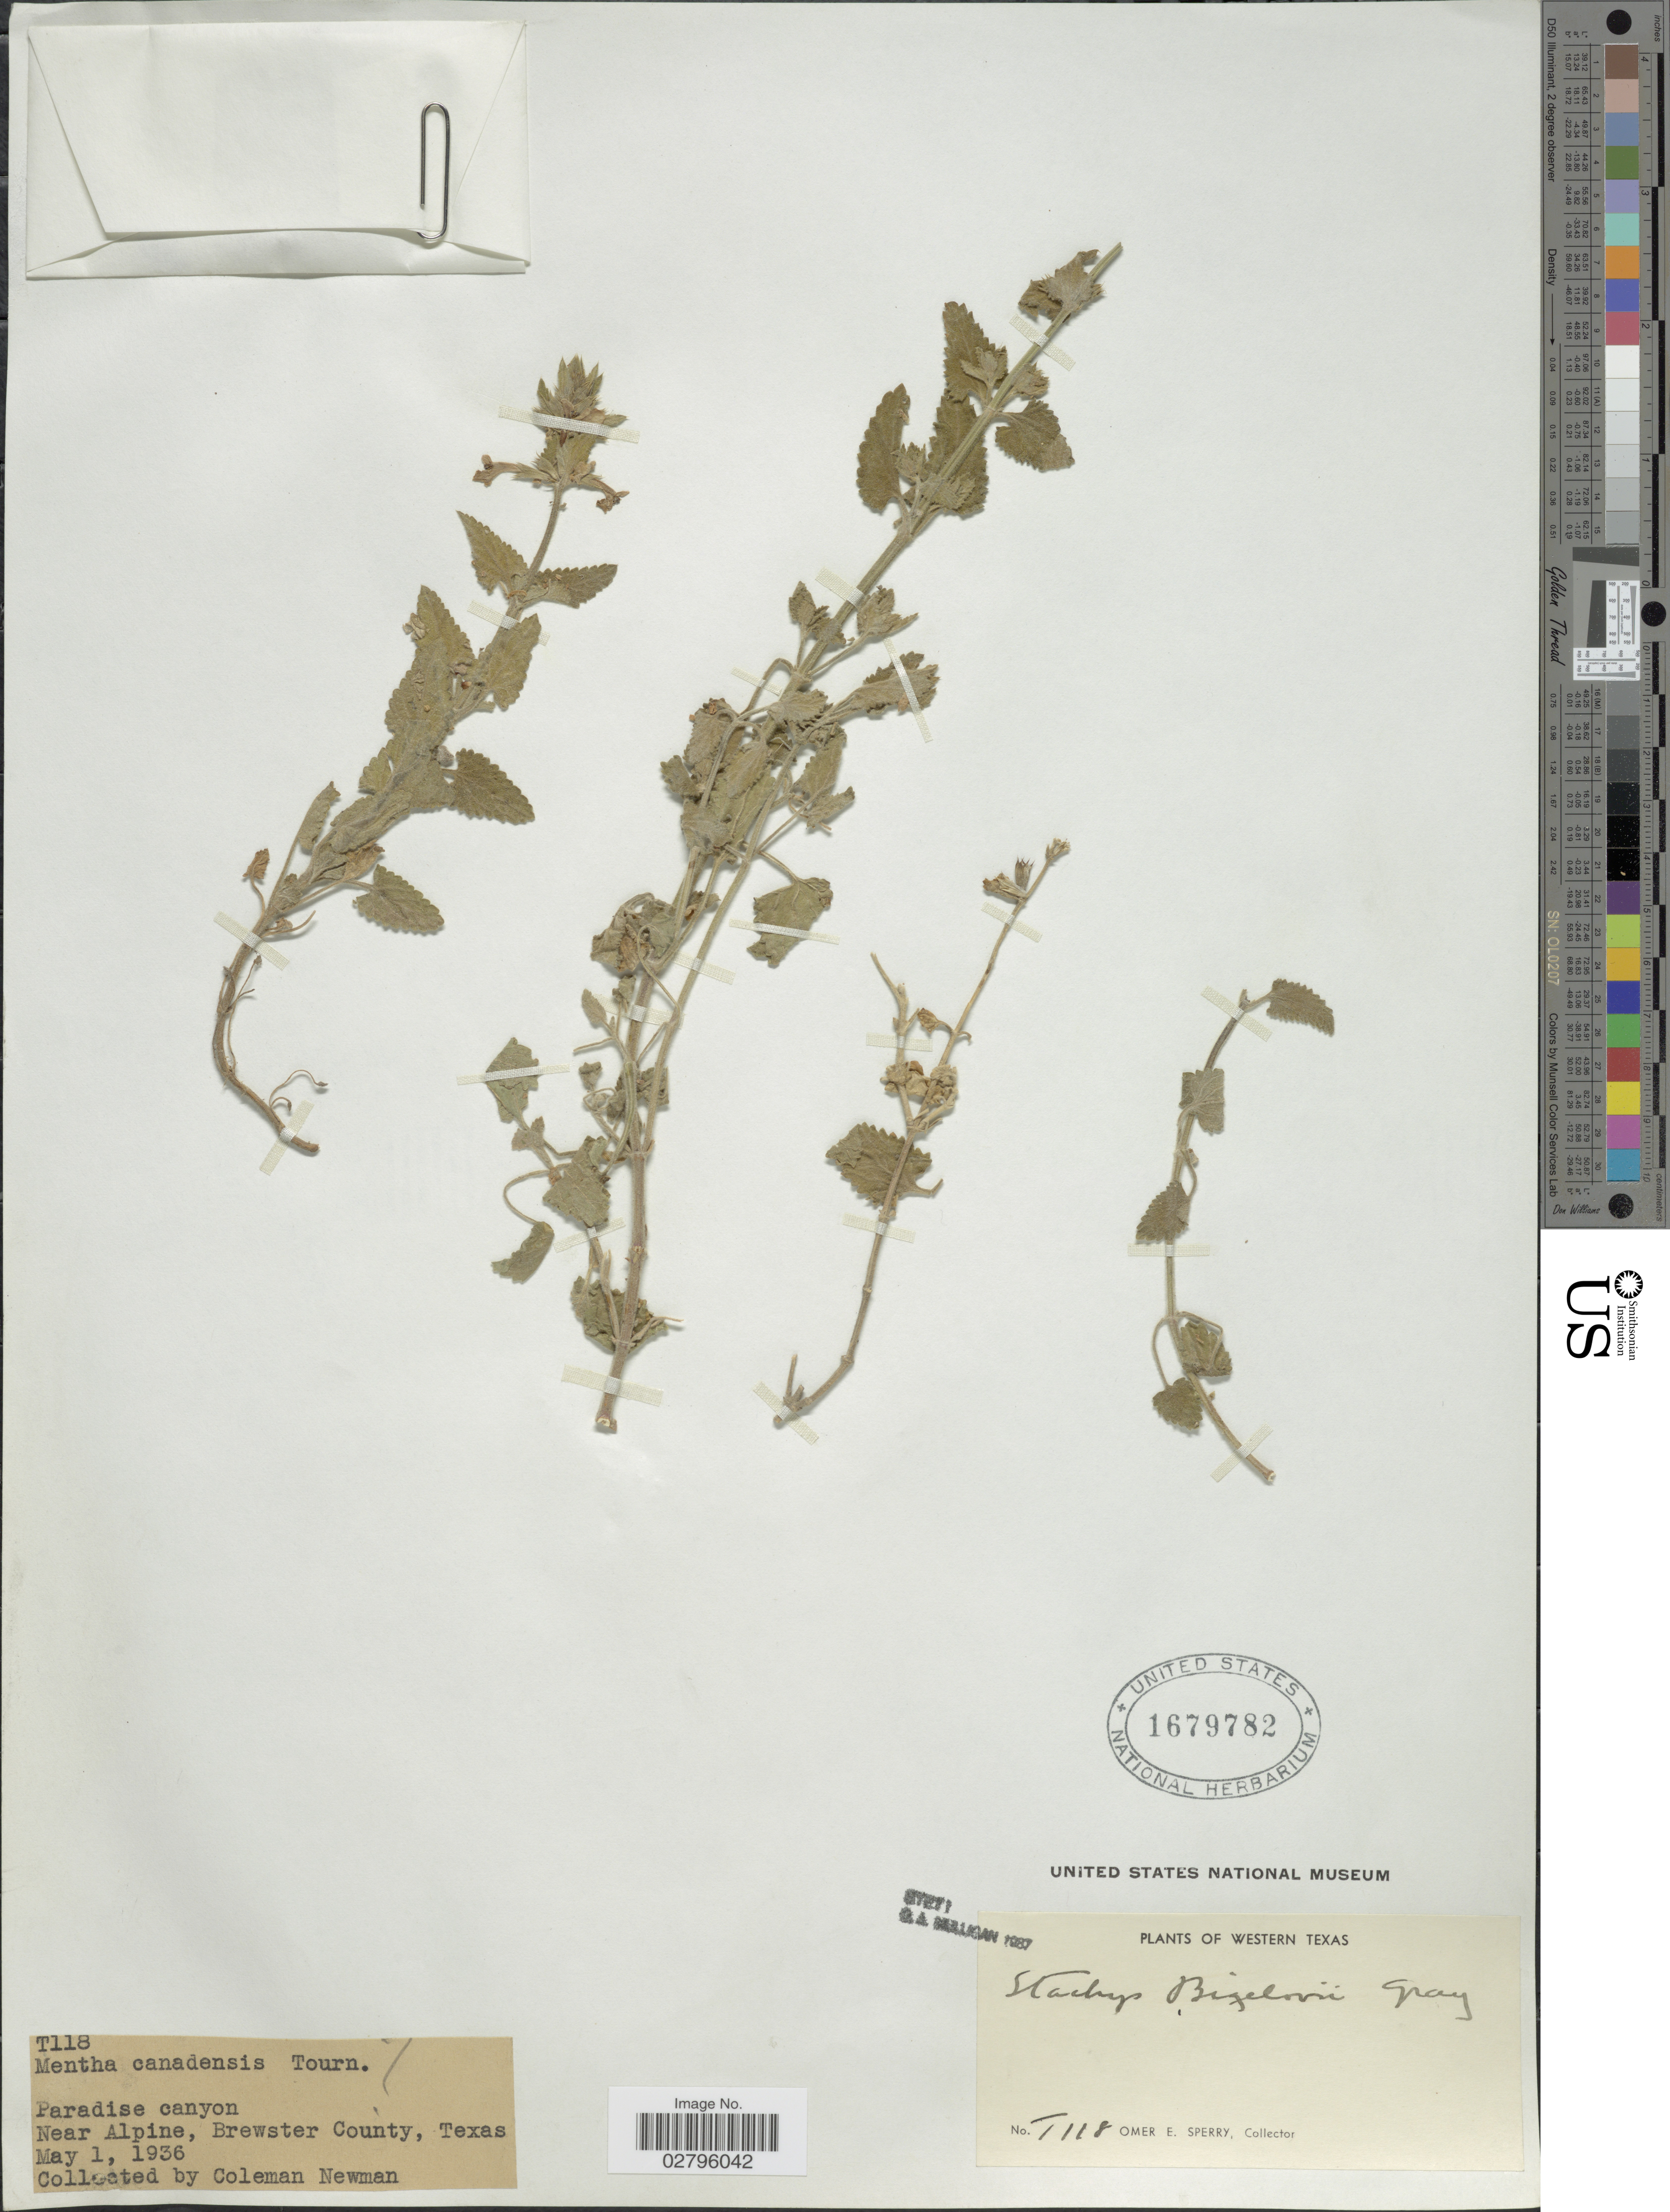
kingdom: Plantae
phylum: Tracheophyta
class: Magnoliopsida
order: Lamiales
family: Lamiaceae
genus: Stachys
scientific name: Stachys bigelovii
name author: A. Gray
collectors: C. Newman & O. E. Sperry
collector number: T118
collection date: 1936-05-01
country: United States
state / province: Texas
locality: Western Texas, Paradise canyon, Near Alpine, Brewster County.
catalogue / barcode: US 1679782